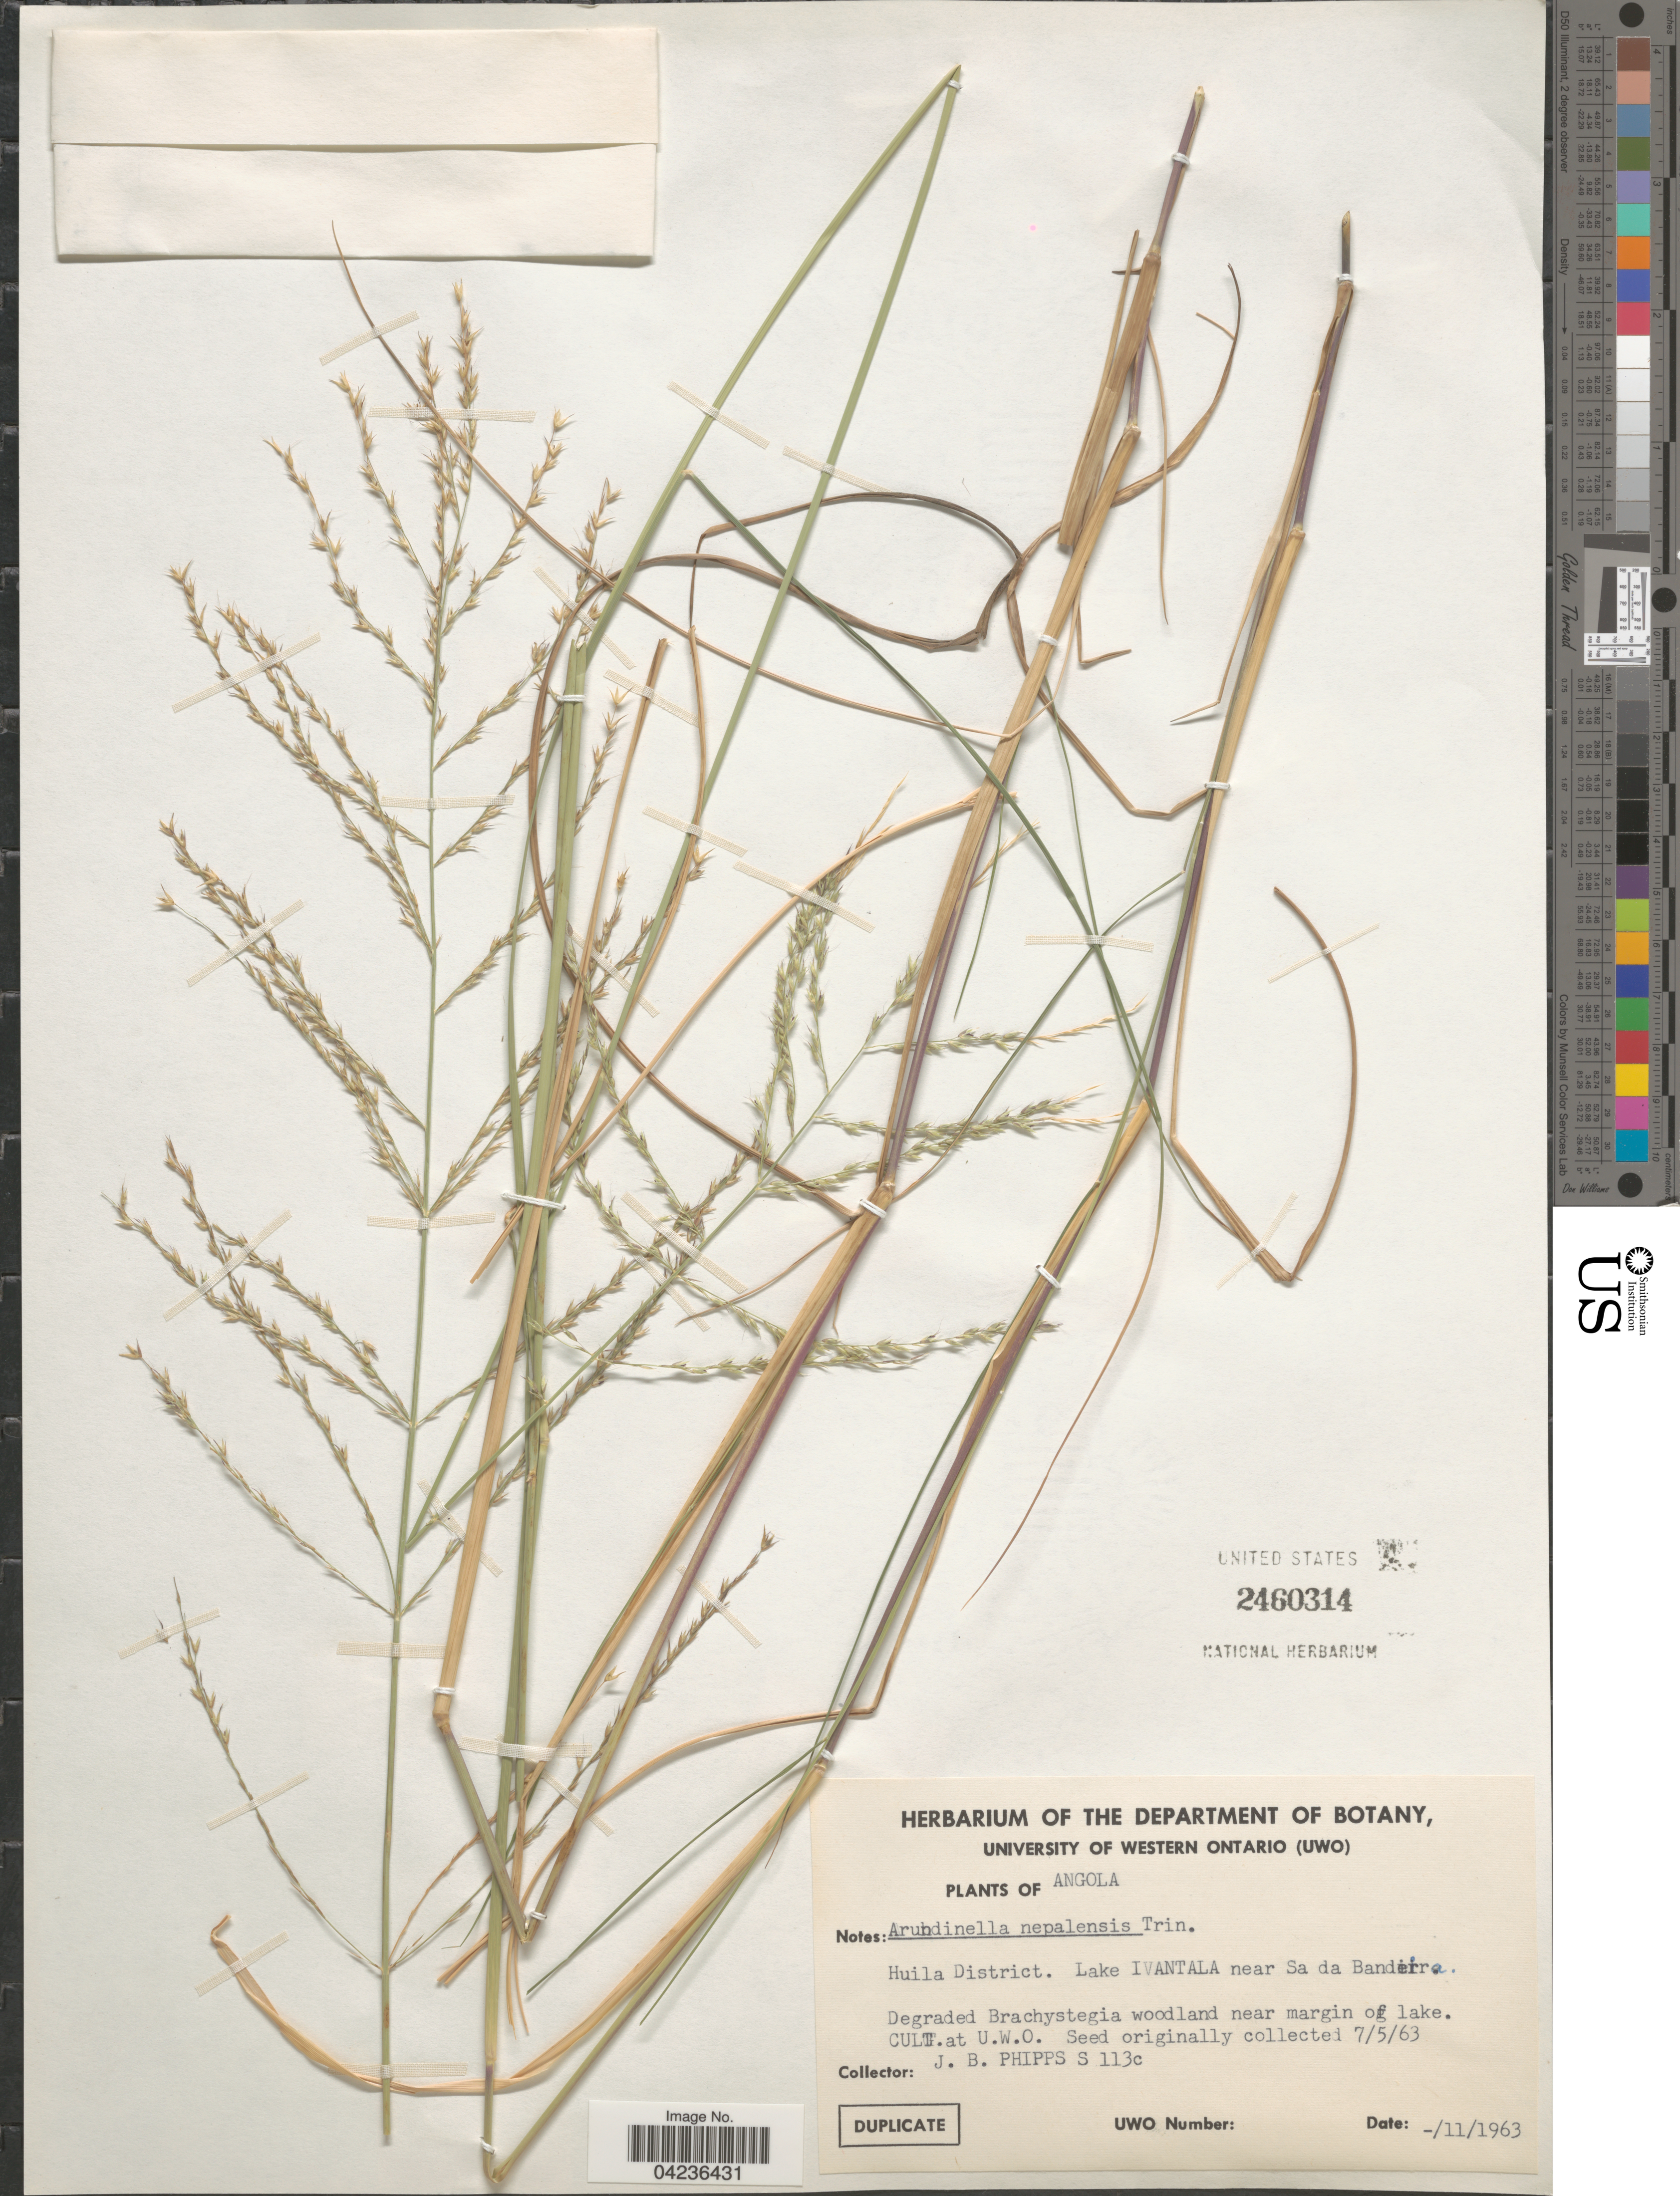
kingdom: Plantae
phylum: Tracheophyta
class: Liliopsida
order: Poales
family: Poaceae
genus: Arundinella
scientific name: Arundinella nepalensis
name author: Trin.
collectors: J. Phipps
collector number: S 113c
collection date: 1963-11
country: Canada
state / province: Ontario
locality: At U.W.O.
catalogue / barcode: US 2460314